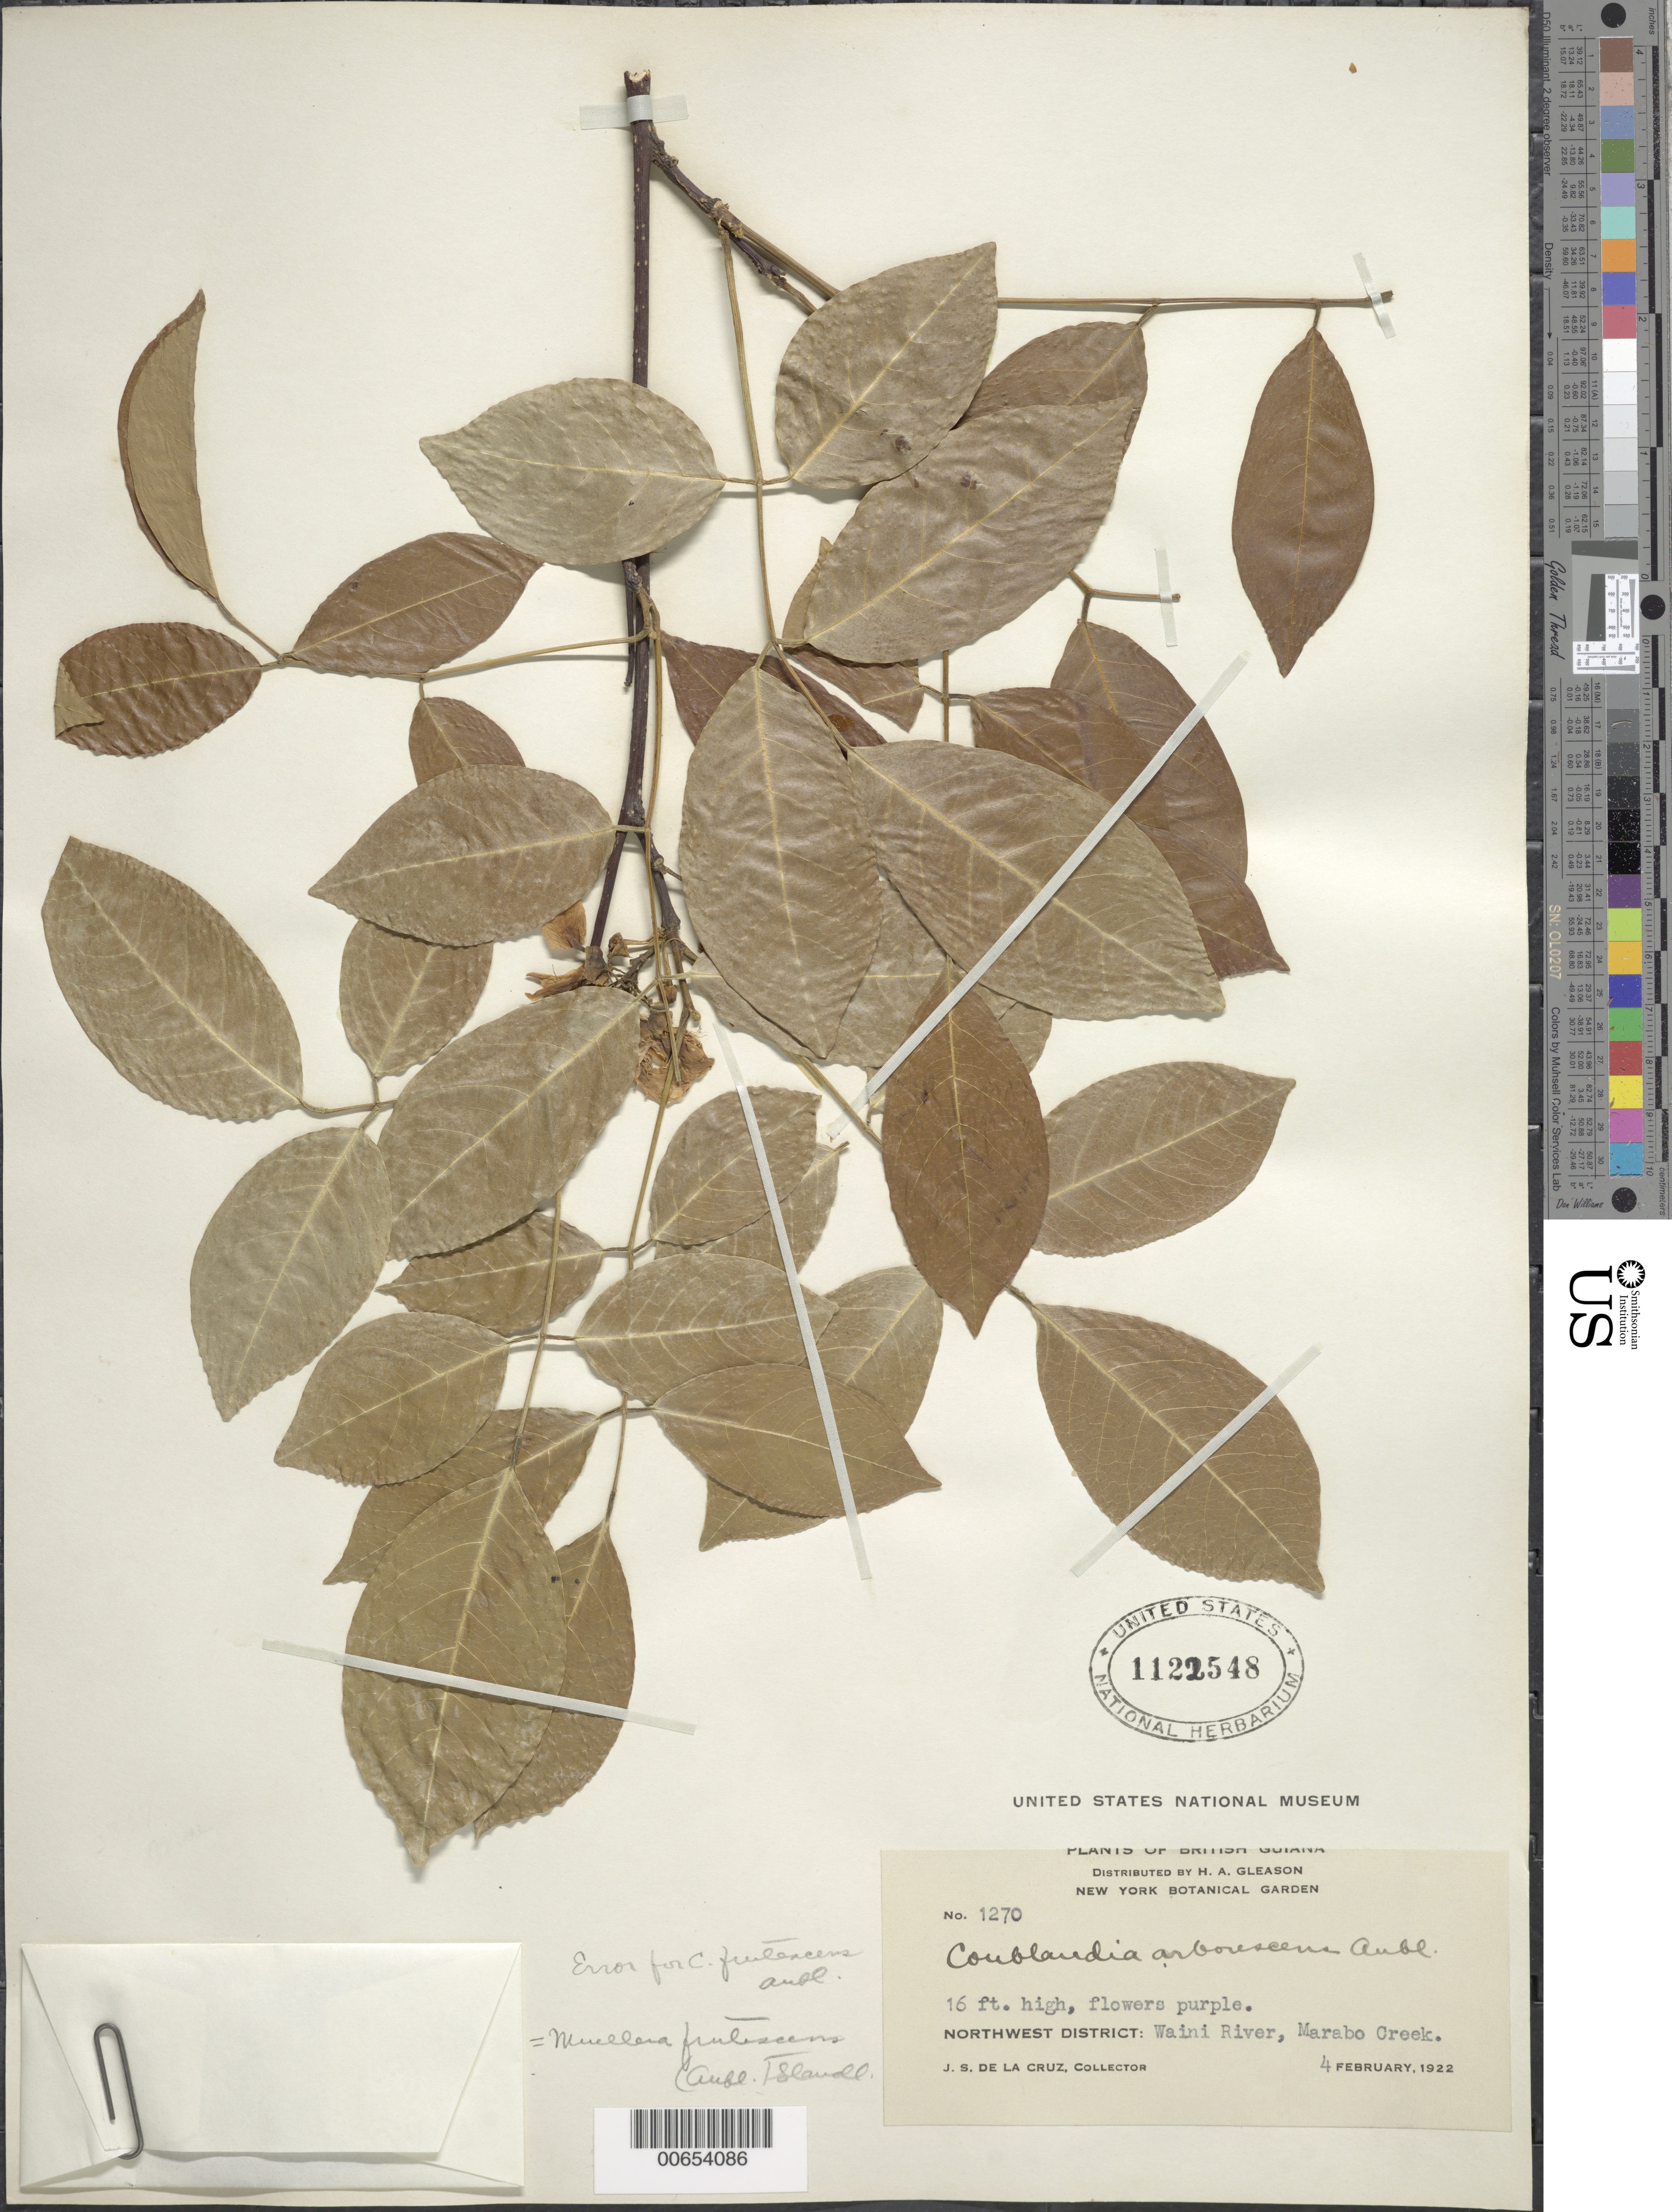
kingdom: Plantae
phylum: Tracheophyta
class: Magnoliopsida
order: Fabales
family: Fabaceae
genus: Muellera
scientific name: Muellera frutescens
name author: (Aubl.) Standl.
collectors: J. S. de la Cruz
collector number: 1270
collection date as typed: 4-Feb-22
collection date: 1922-02-04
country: Guyana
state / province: Barima-Waini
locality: Waini River, Marabo Creek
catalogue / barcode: US 1122548